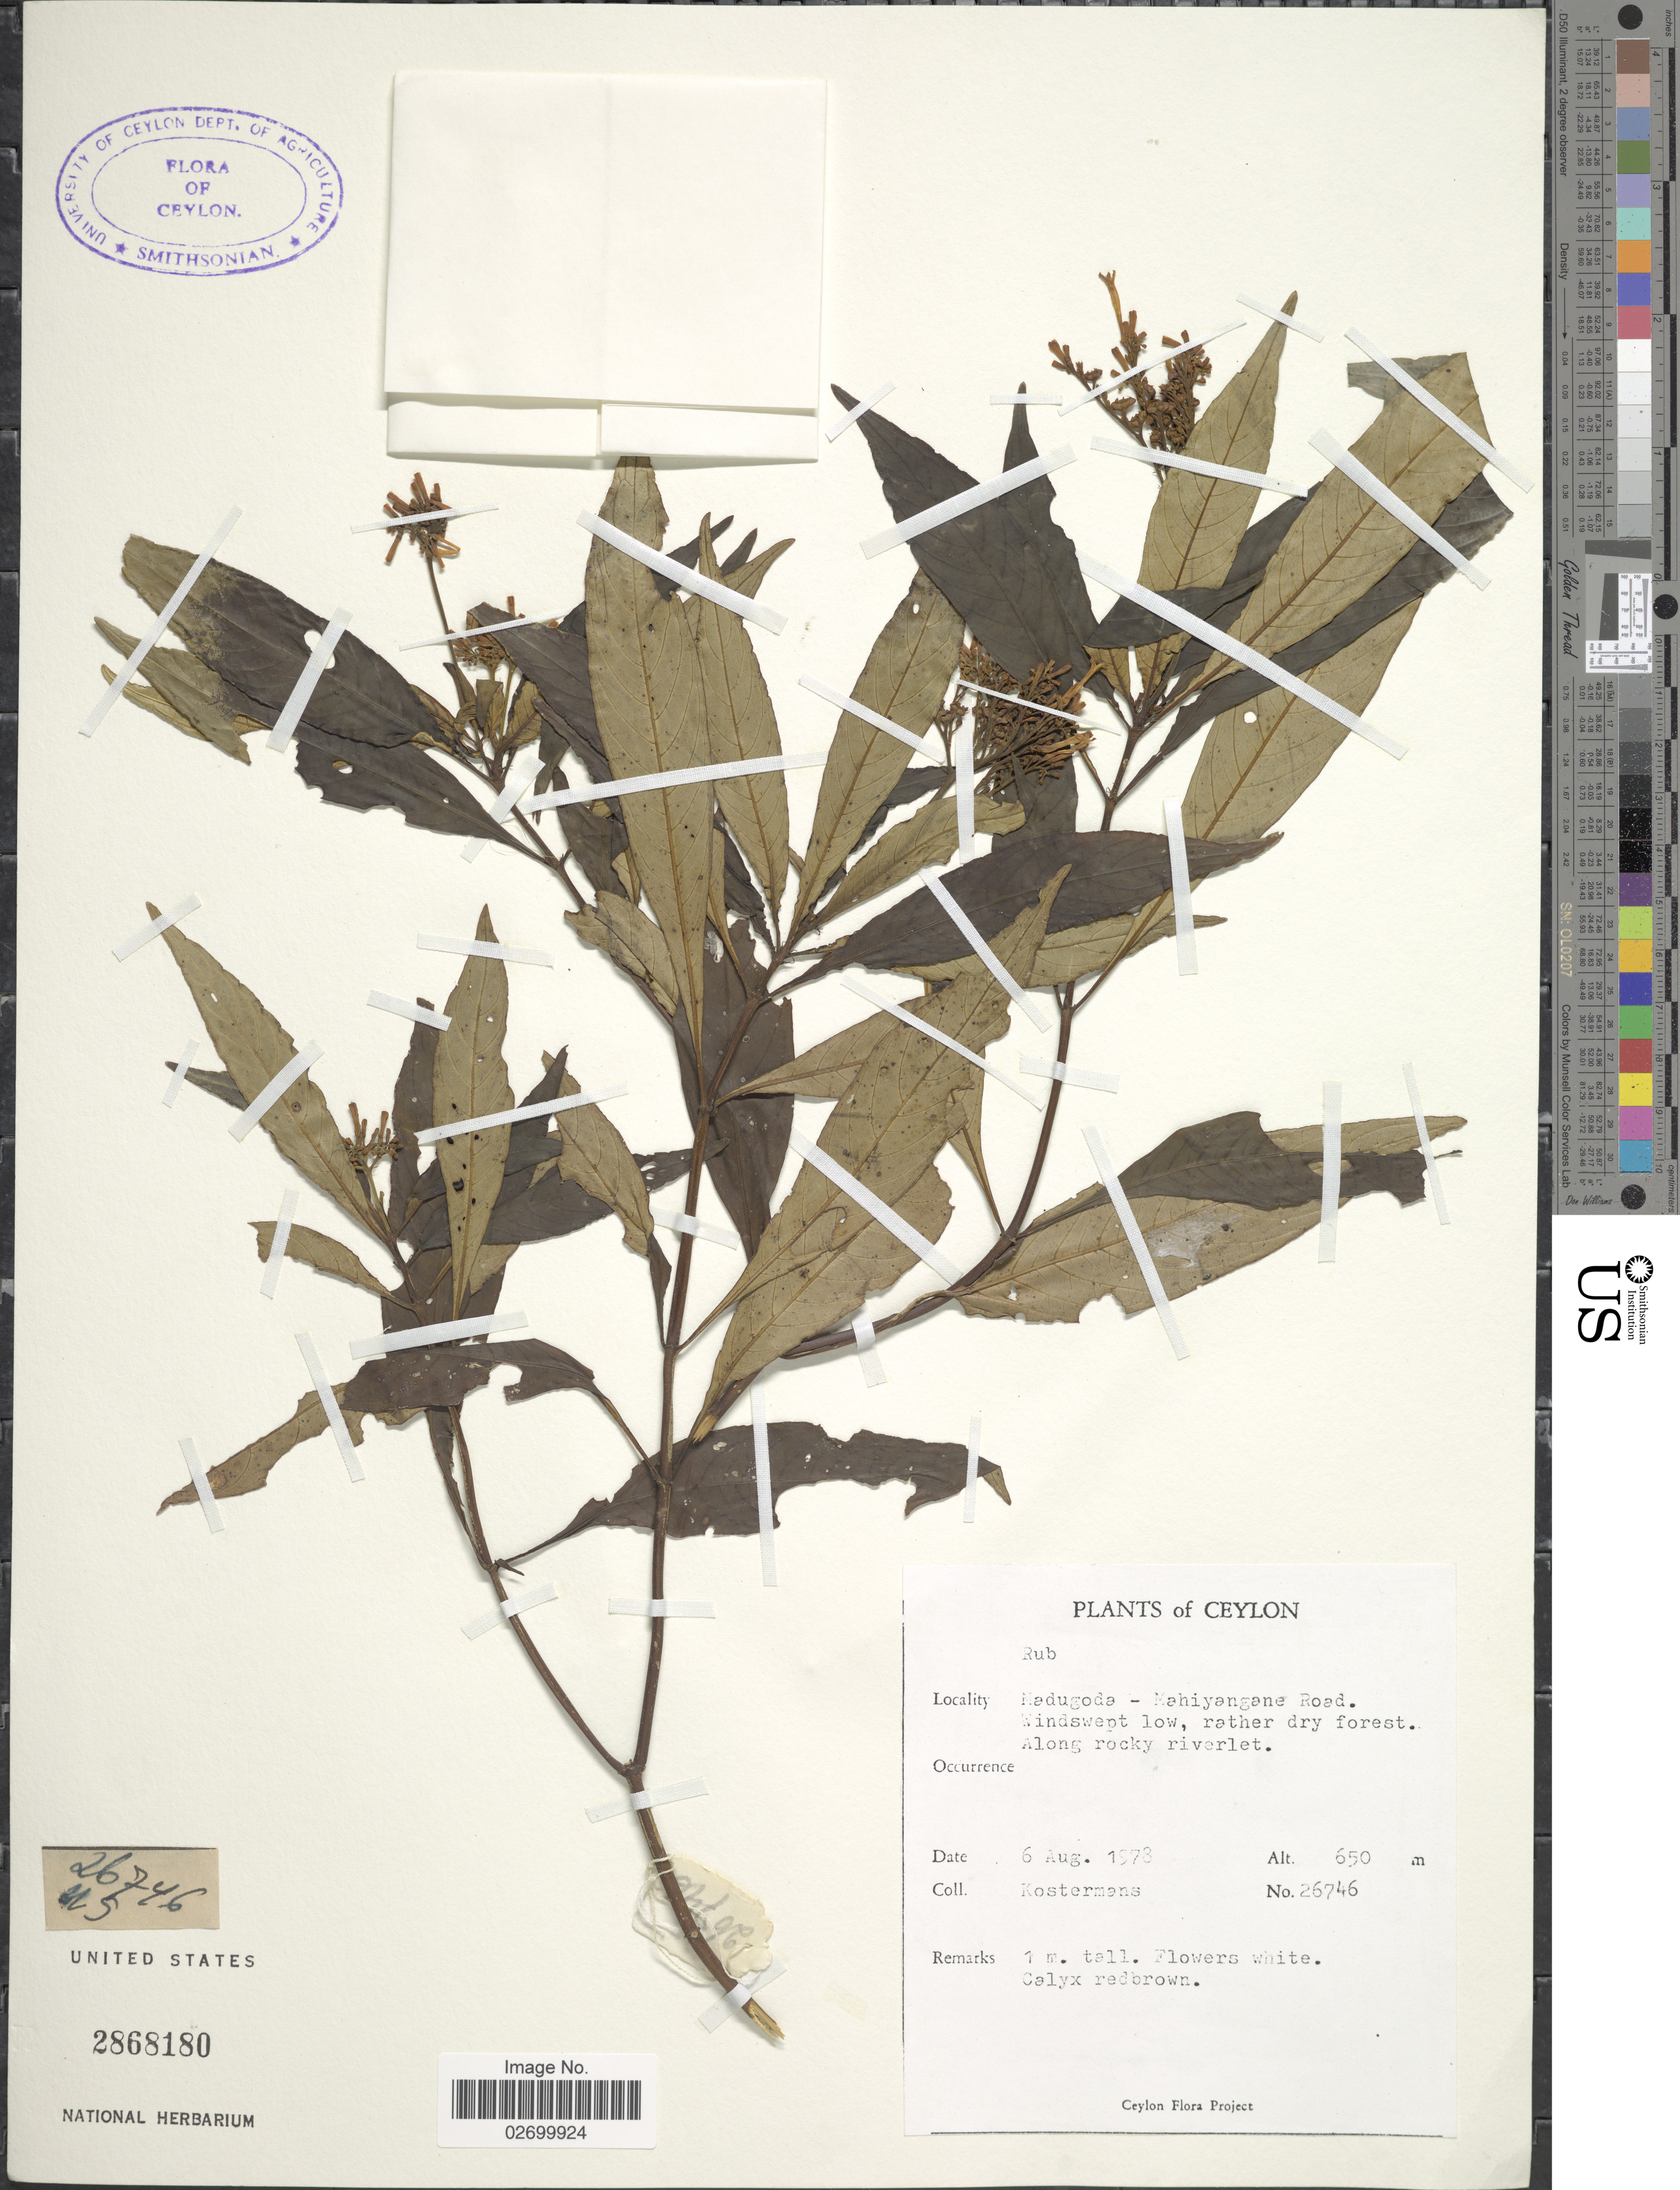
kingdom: Plantae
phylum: Tracheophyta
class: Magnoliopsida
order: Gentianales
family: Rubiaceae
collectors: Kostermans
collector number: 26746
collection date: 1978-08-06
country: Sri Lanka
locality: Ceylon. Madugoda - Mahiyangane Road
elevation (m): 650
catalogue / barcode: US 2868180